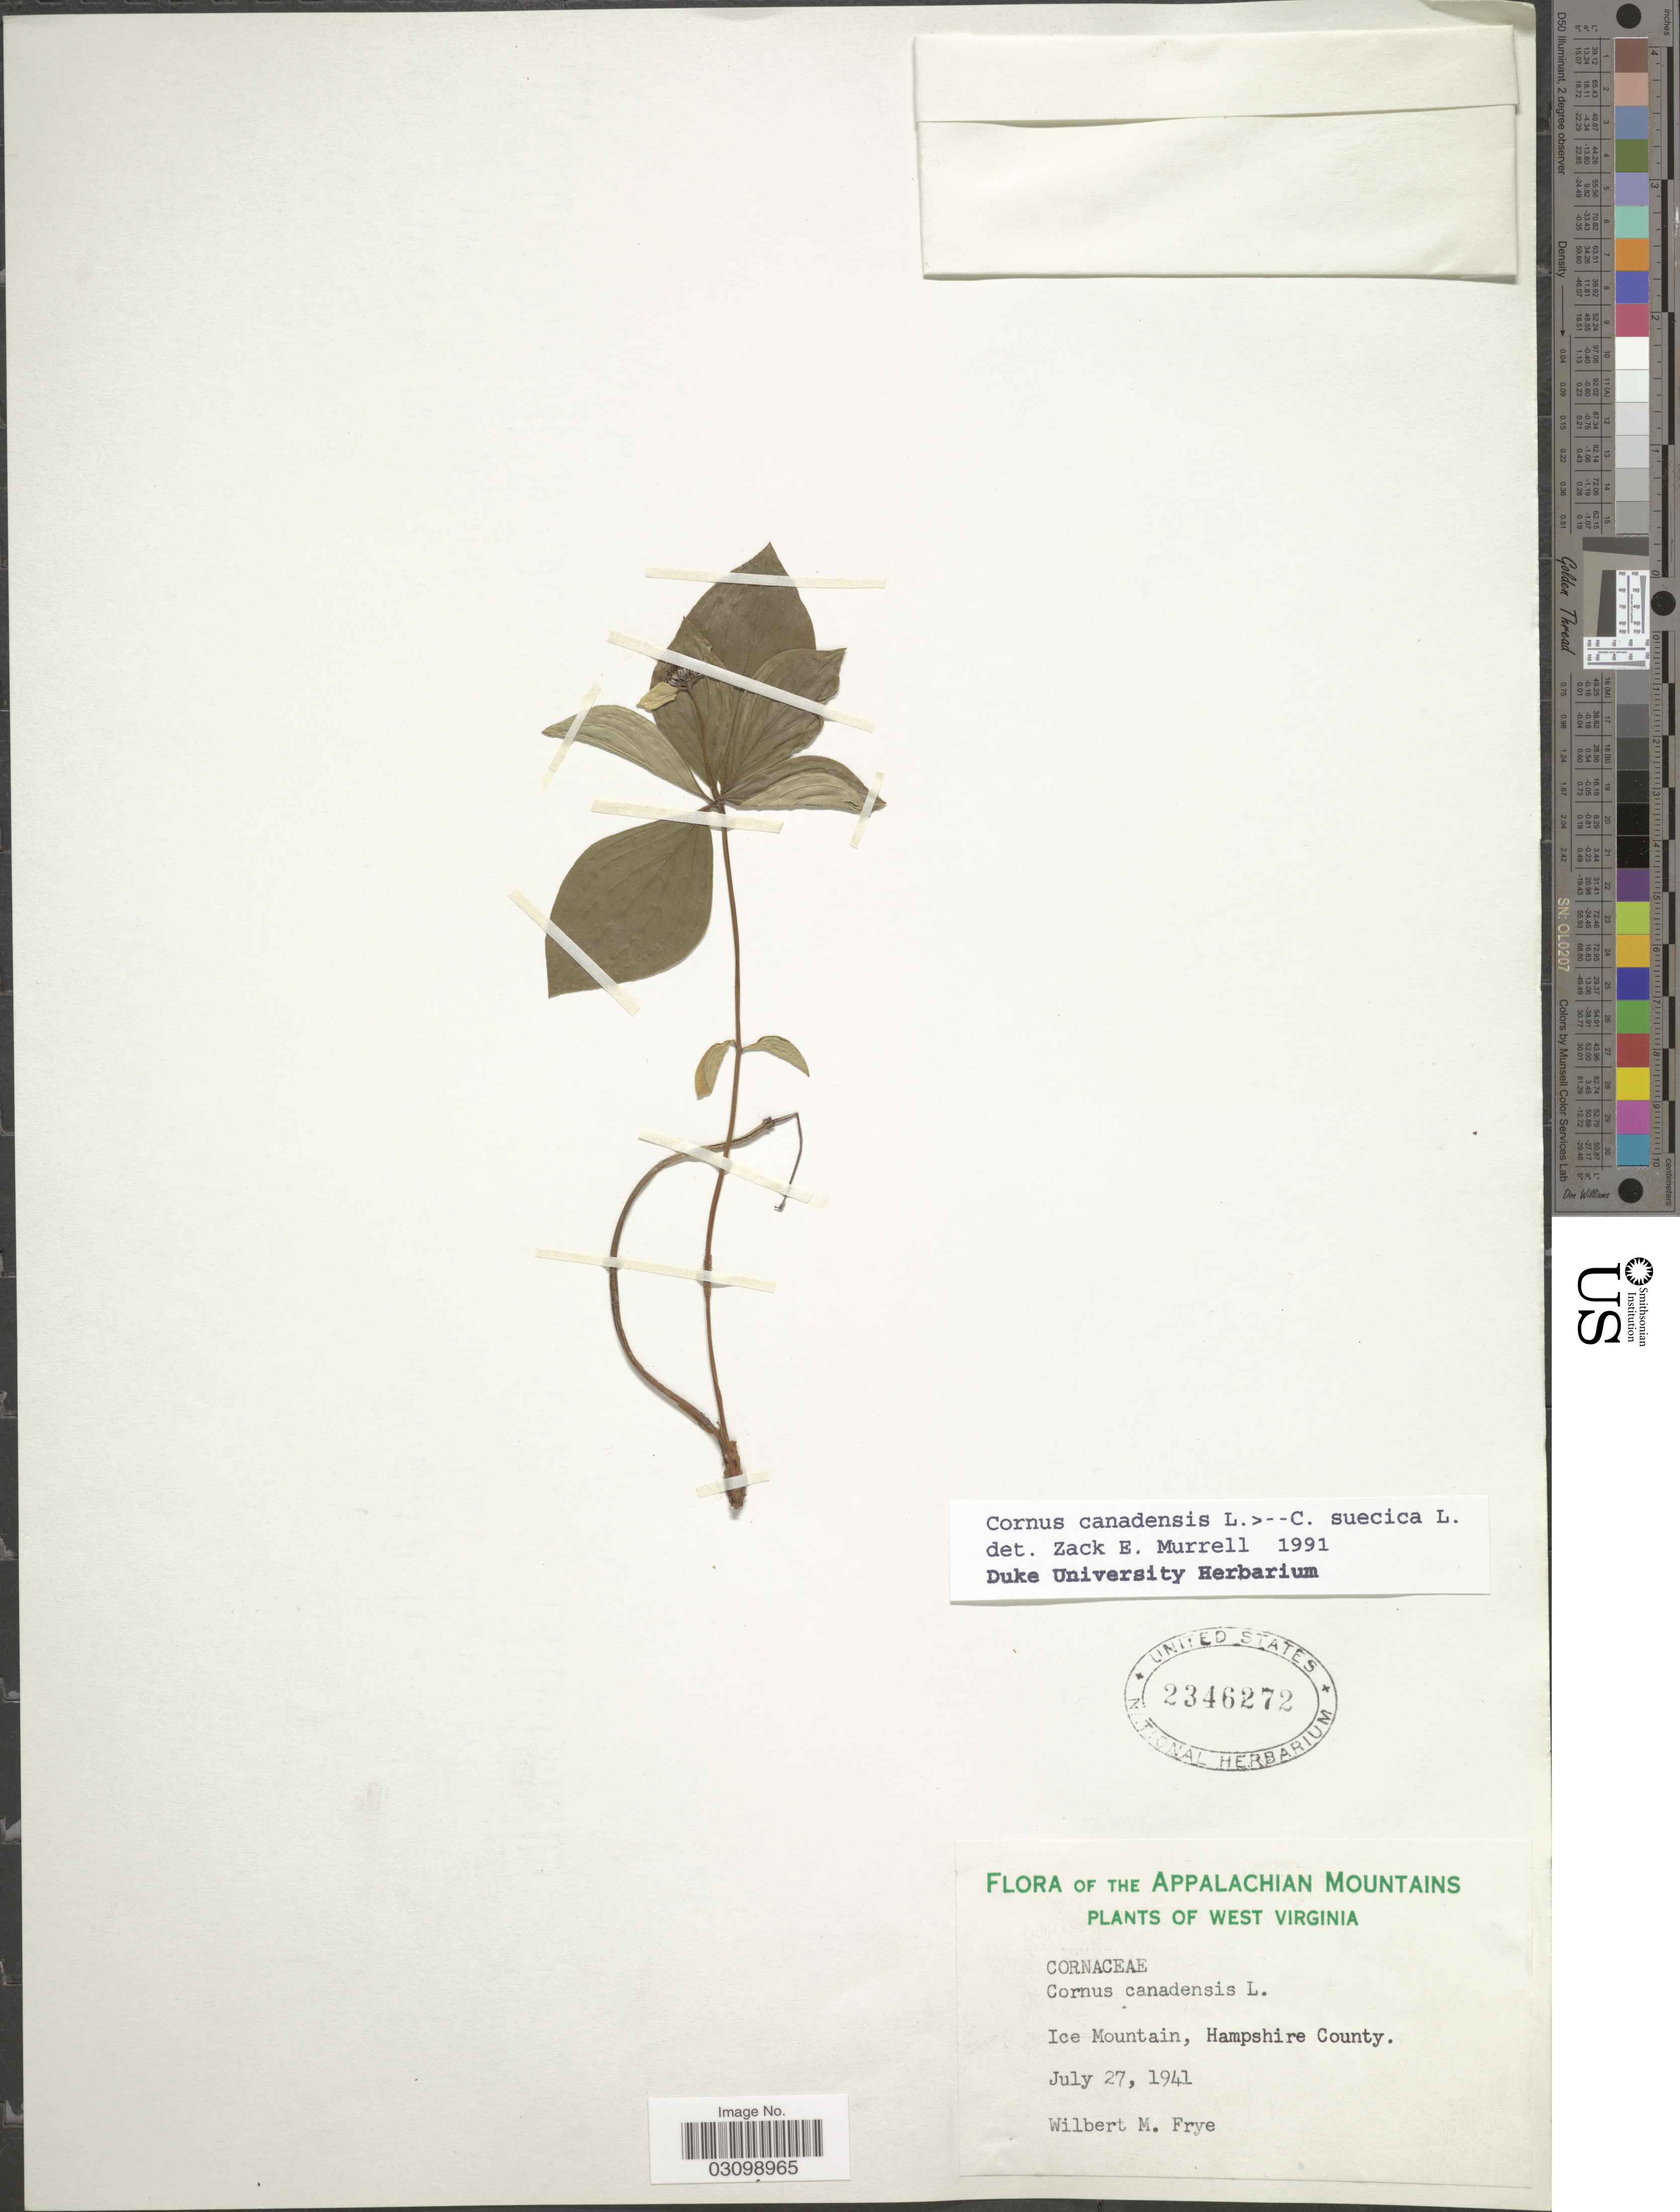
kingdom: Plantae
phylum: Tracheophyta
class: Magnoliopsida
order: Cornales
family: Cornaceae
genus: Cornus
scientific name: Cornus sp.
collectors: W. Frye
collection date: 1941-07-27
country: United States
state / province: West Virginia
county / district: Hampshire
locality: The Appalachian Mountains, Ice Mountain, Hampshire County.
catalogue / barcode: US 2346272